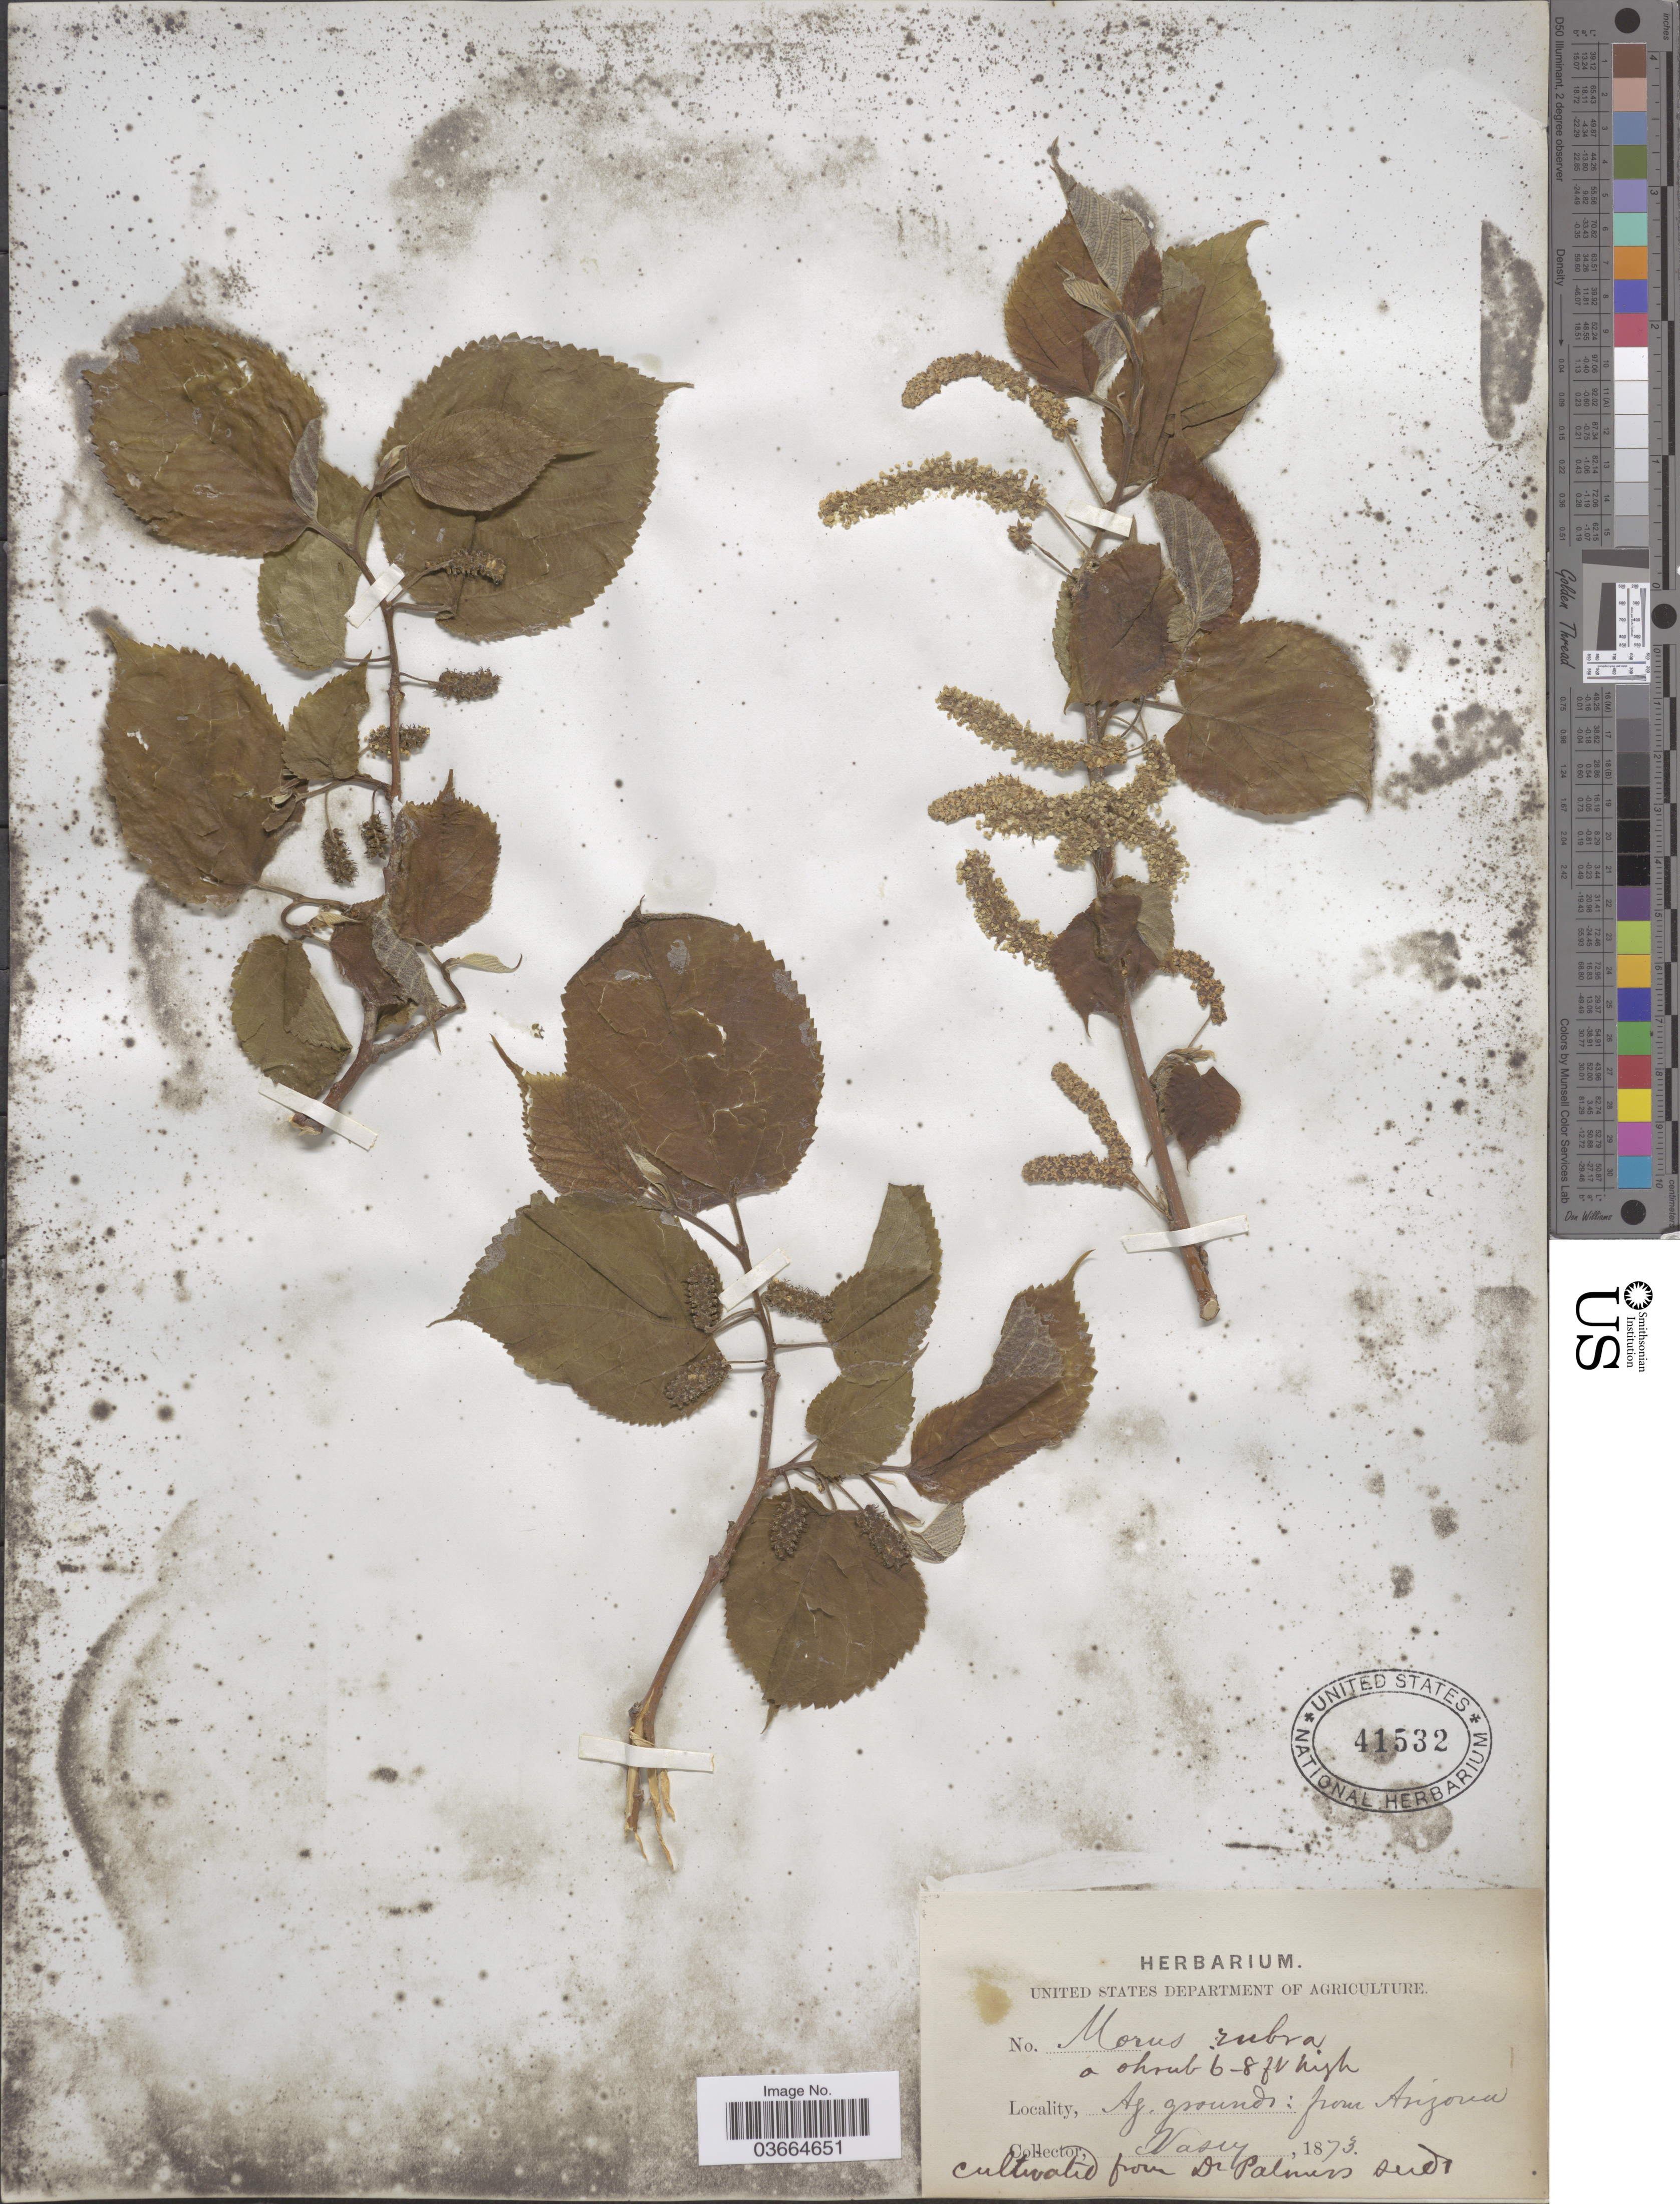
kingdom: Plantae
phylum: Tracheophyta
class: Magnoliopsida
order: Rosales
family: Moraceae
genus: Morus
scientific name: Morus rubra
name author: L.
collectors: Vasey, --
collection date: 1873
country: United States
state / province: Arizona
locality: Ag. grounds.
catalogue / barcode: US 41532